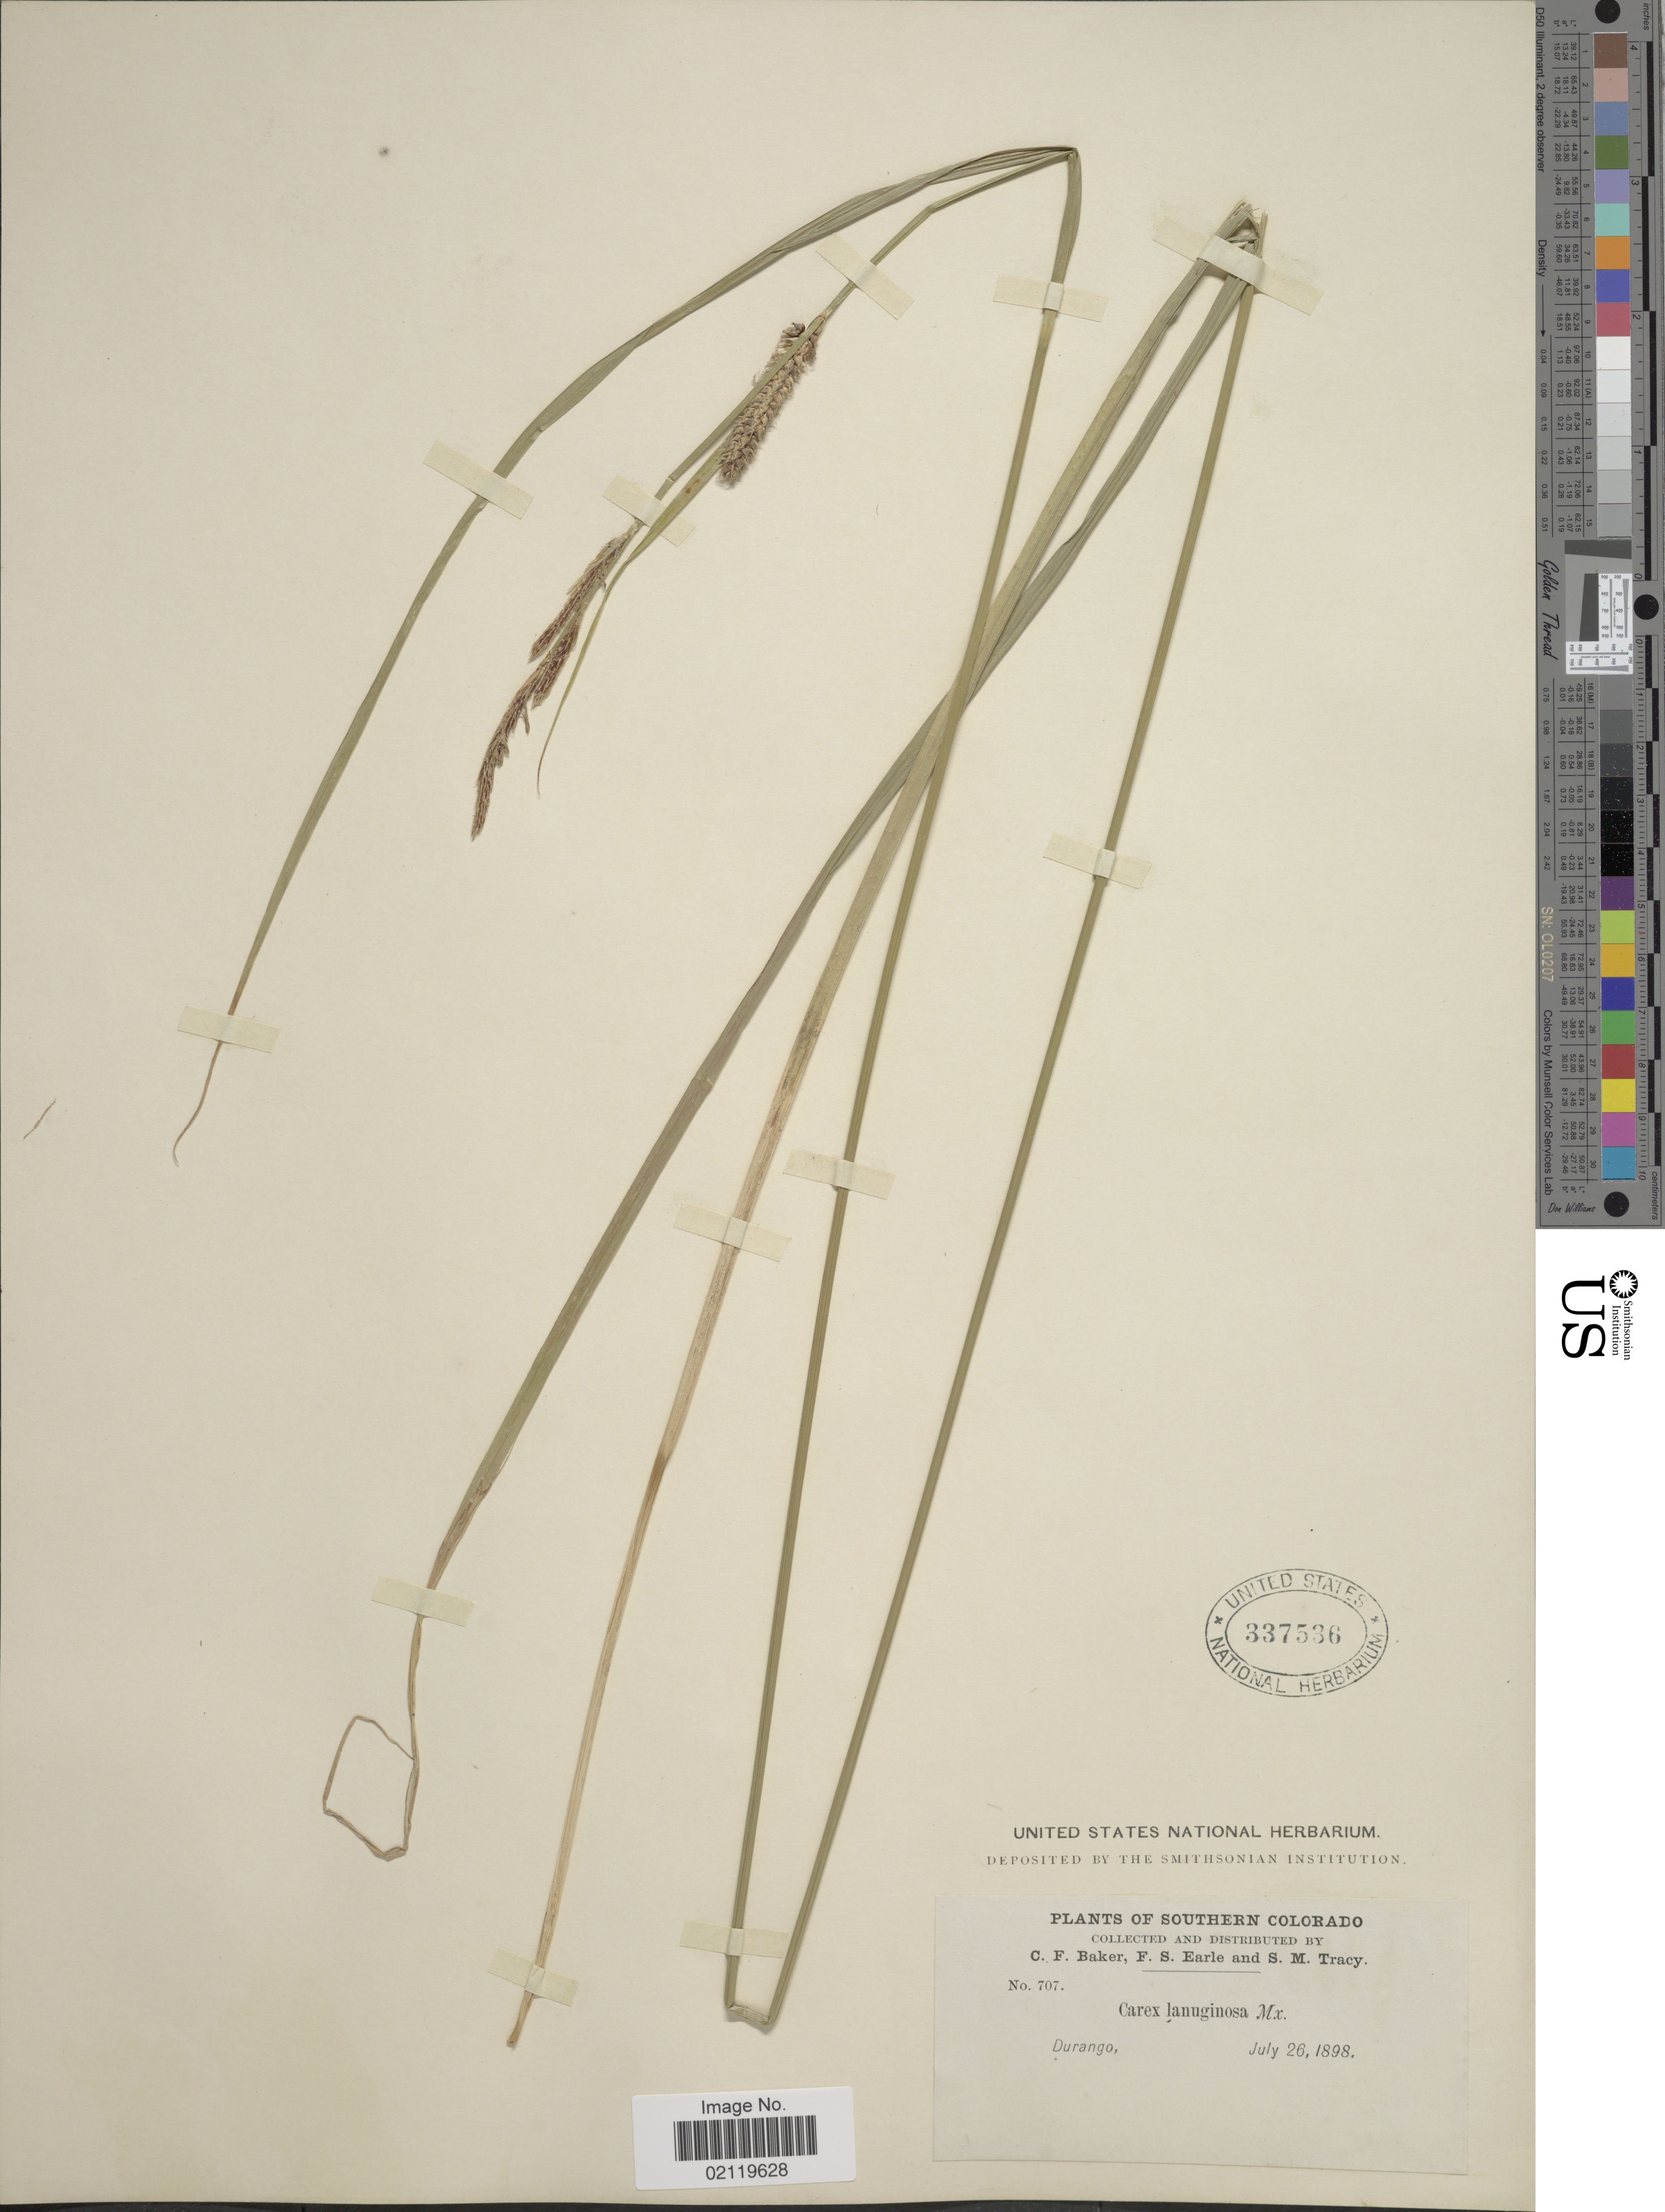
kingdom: Plantae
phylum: Tracheophyta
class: Liliopsida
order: Poales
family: Cyperaceae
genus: Carex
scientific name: Carex pellita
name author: Muhl. ex Willd.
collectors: C. F. Baker, F. S. Earle & S. M. Tracy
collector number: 707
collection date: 1898-07-26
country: United States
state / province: Colorado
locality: Southern Colorado. Durango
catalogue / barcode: US 337536